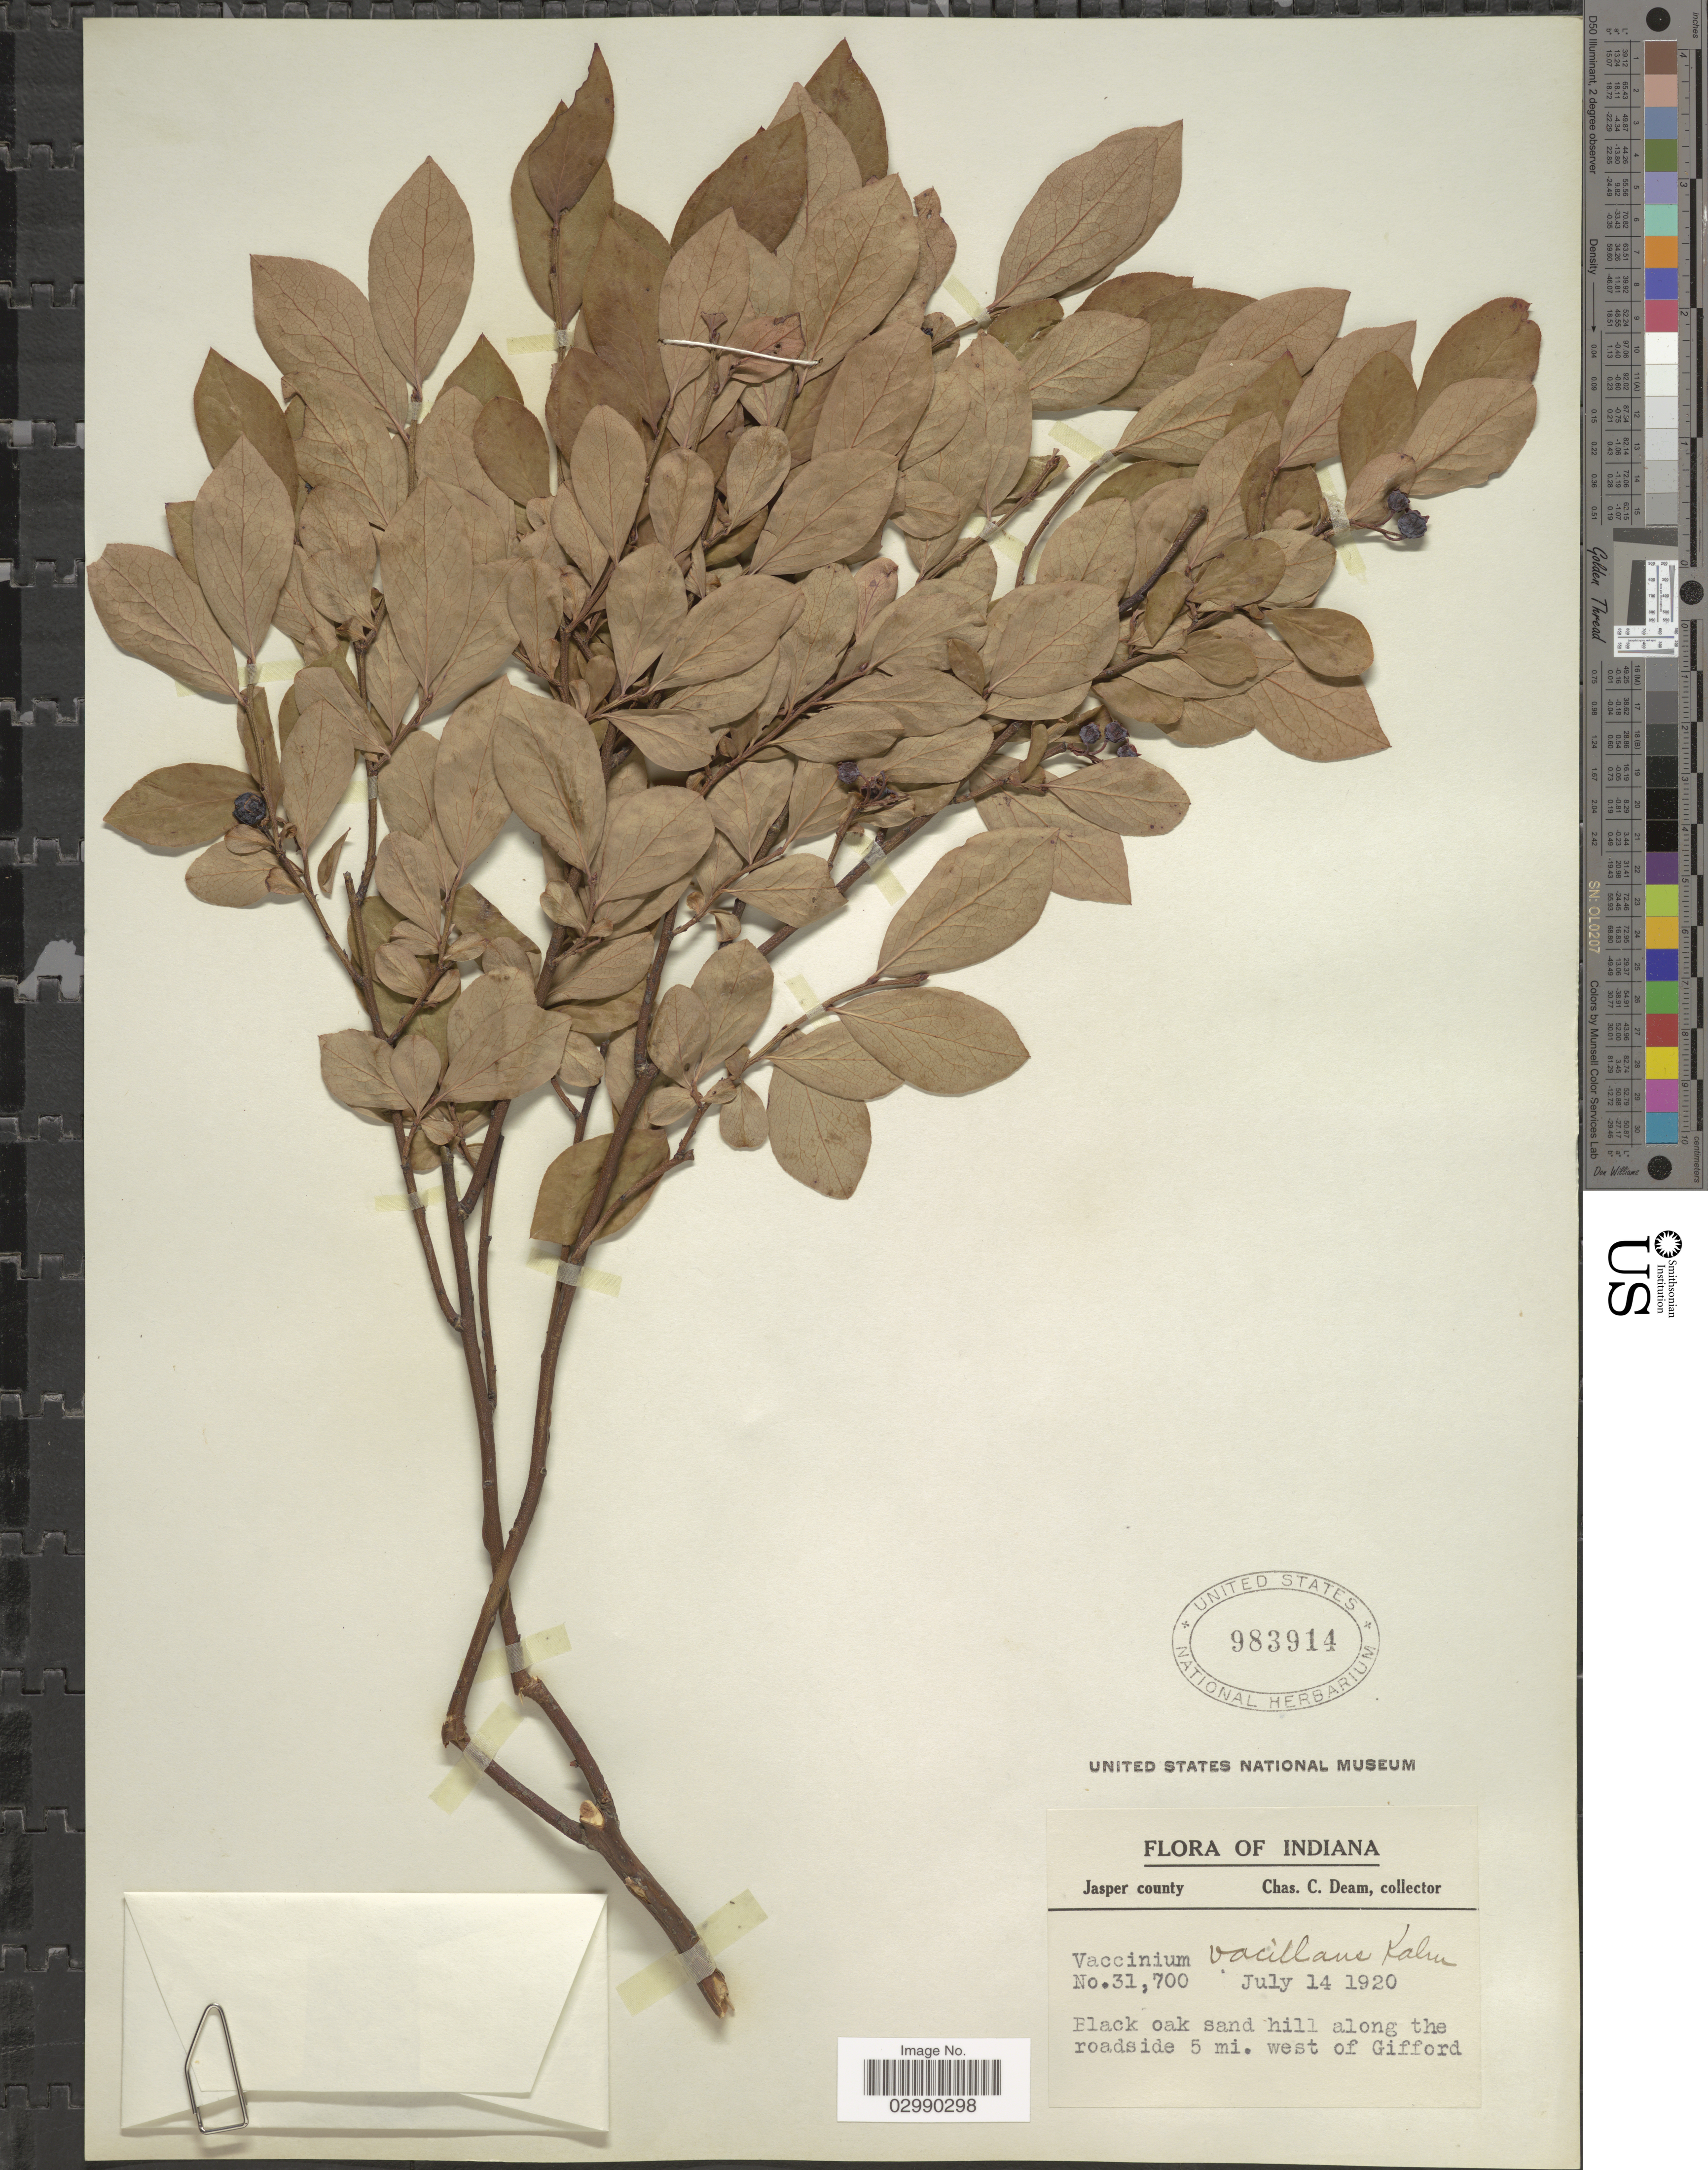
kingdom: Plantae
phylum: Tracheophyta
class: Magnoliopsida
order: Ericales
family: Ericaceae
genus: Vaccinium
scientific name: Vaccinium vacillans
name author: Kalm ex Torr.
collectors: C. Deam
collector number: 31700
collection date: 1920-07-14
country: United States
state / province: Indiana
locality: Jasper County, Black oak sand hill along the roadside 5 mi. west of Gifford.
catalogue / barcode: US 983914